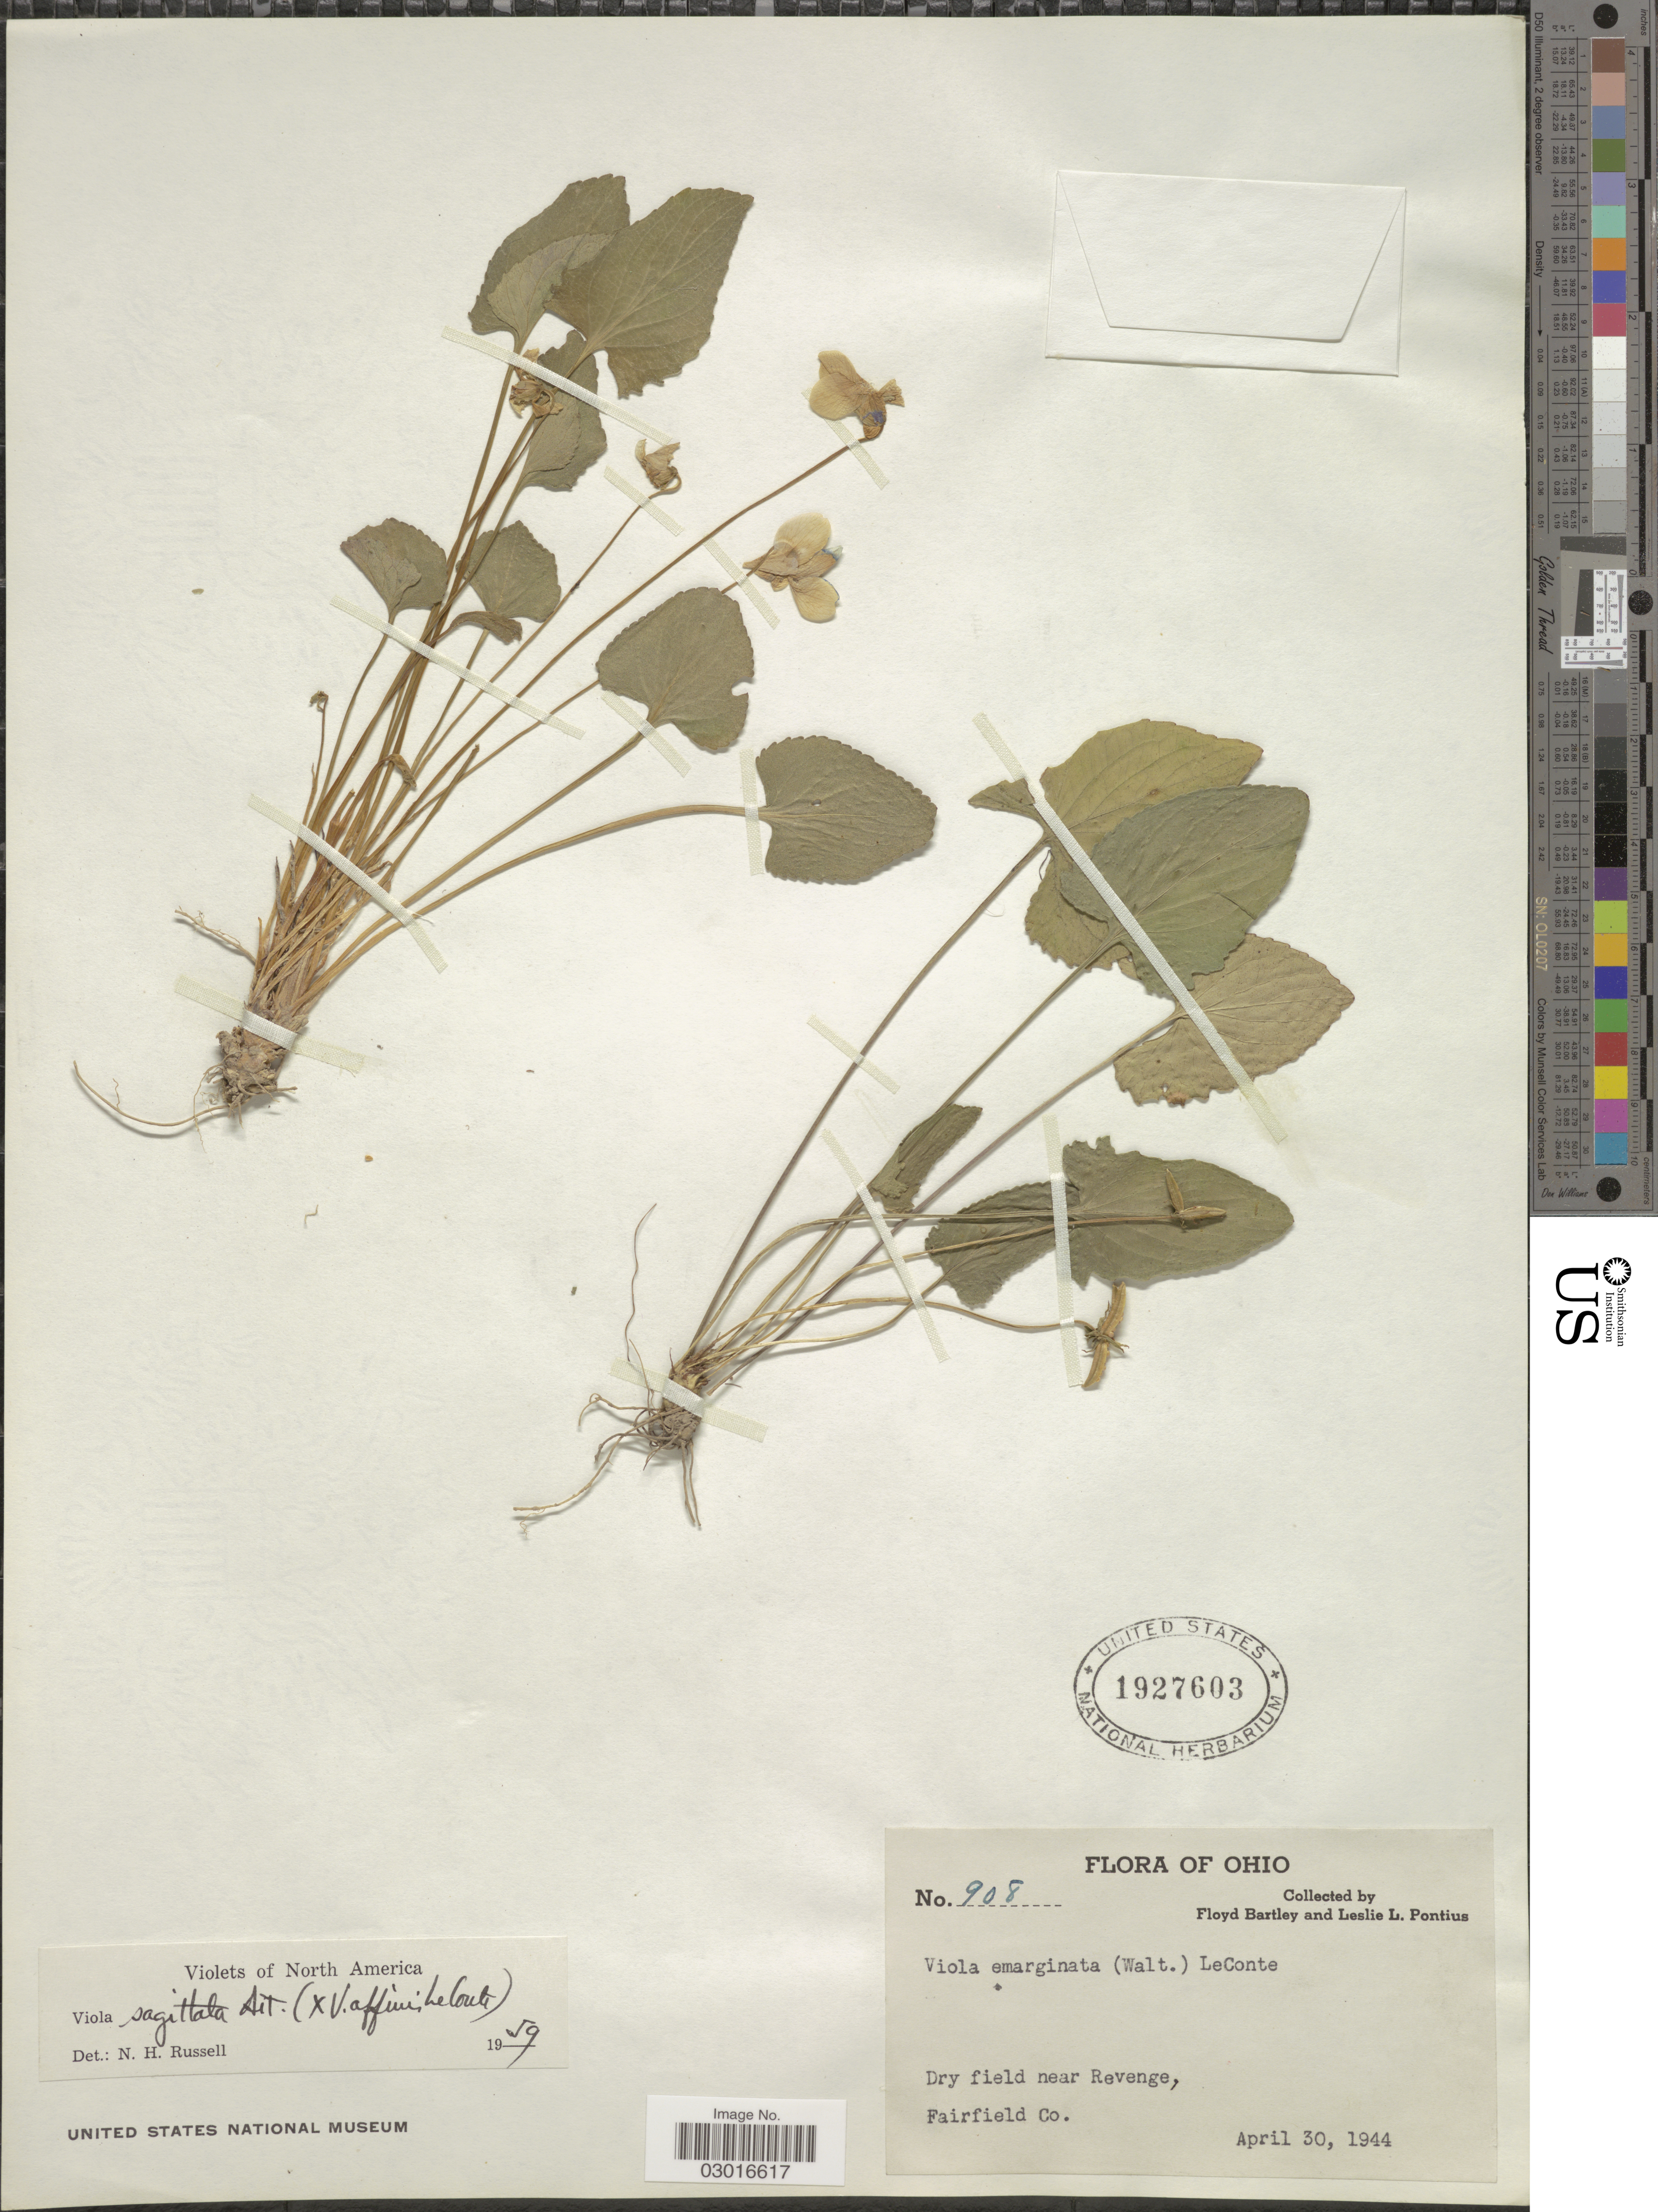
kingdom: Plantae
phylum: Tracheophyta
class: Magnoliopsida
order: Malpighiales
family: Violaceae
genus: Viola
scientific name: Viola sagittata x V. affinis LeConte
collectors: F. Bartley & L. Pontius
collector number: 908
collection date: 1944-08-30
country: United States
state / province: Ohio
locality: Dry field near Revenge, Fairfield Co.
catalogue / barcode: US 1927603